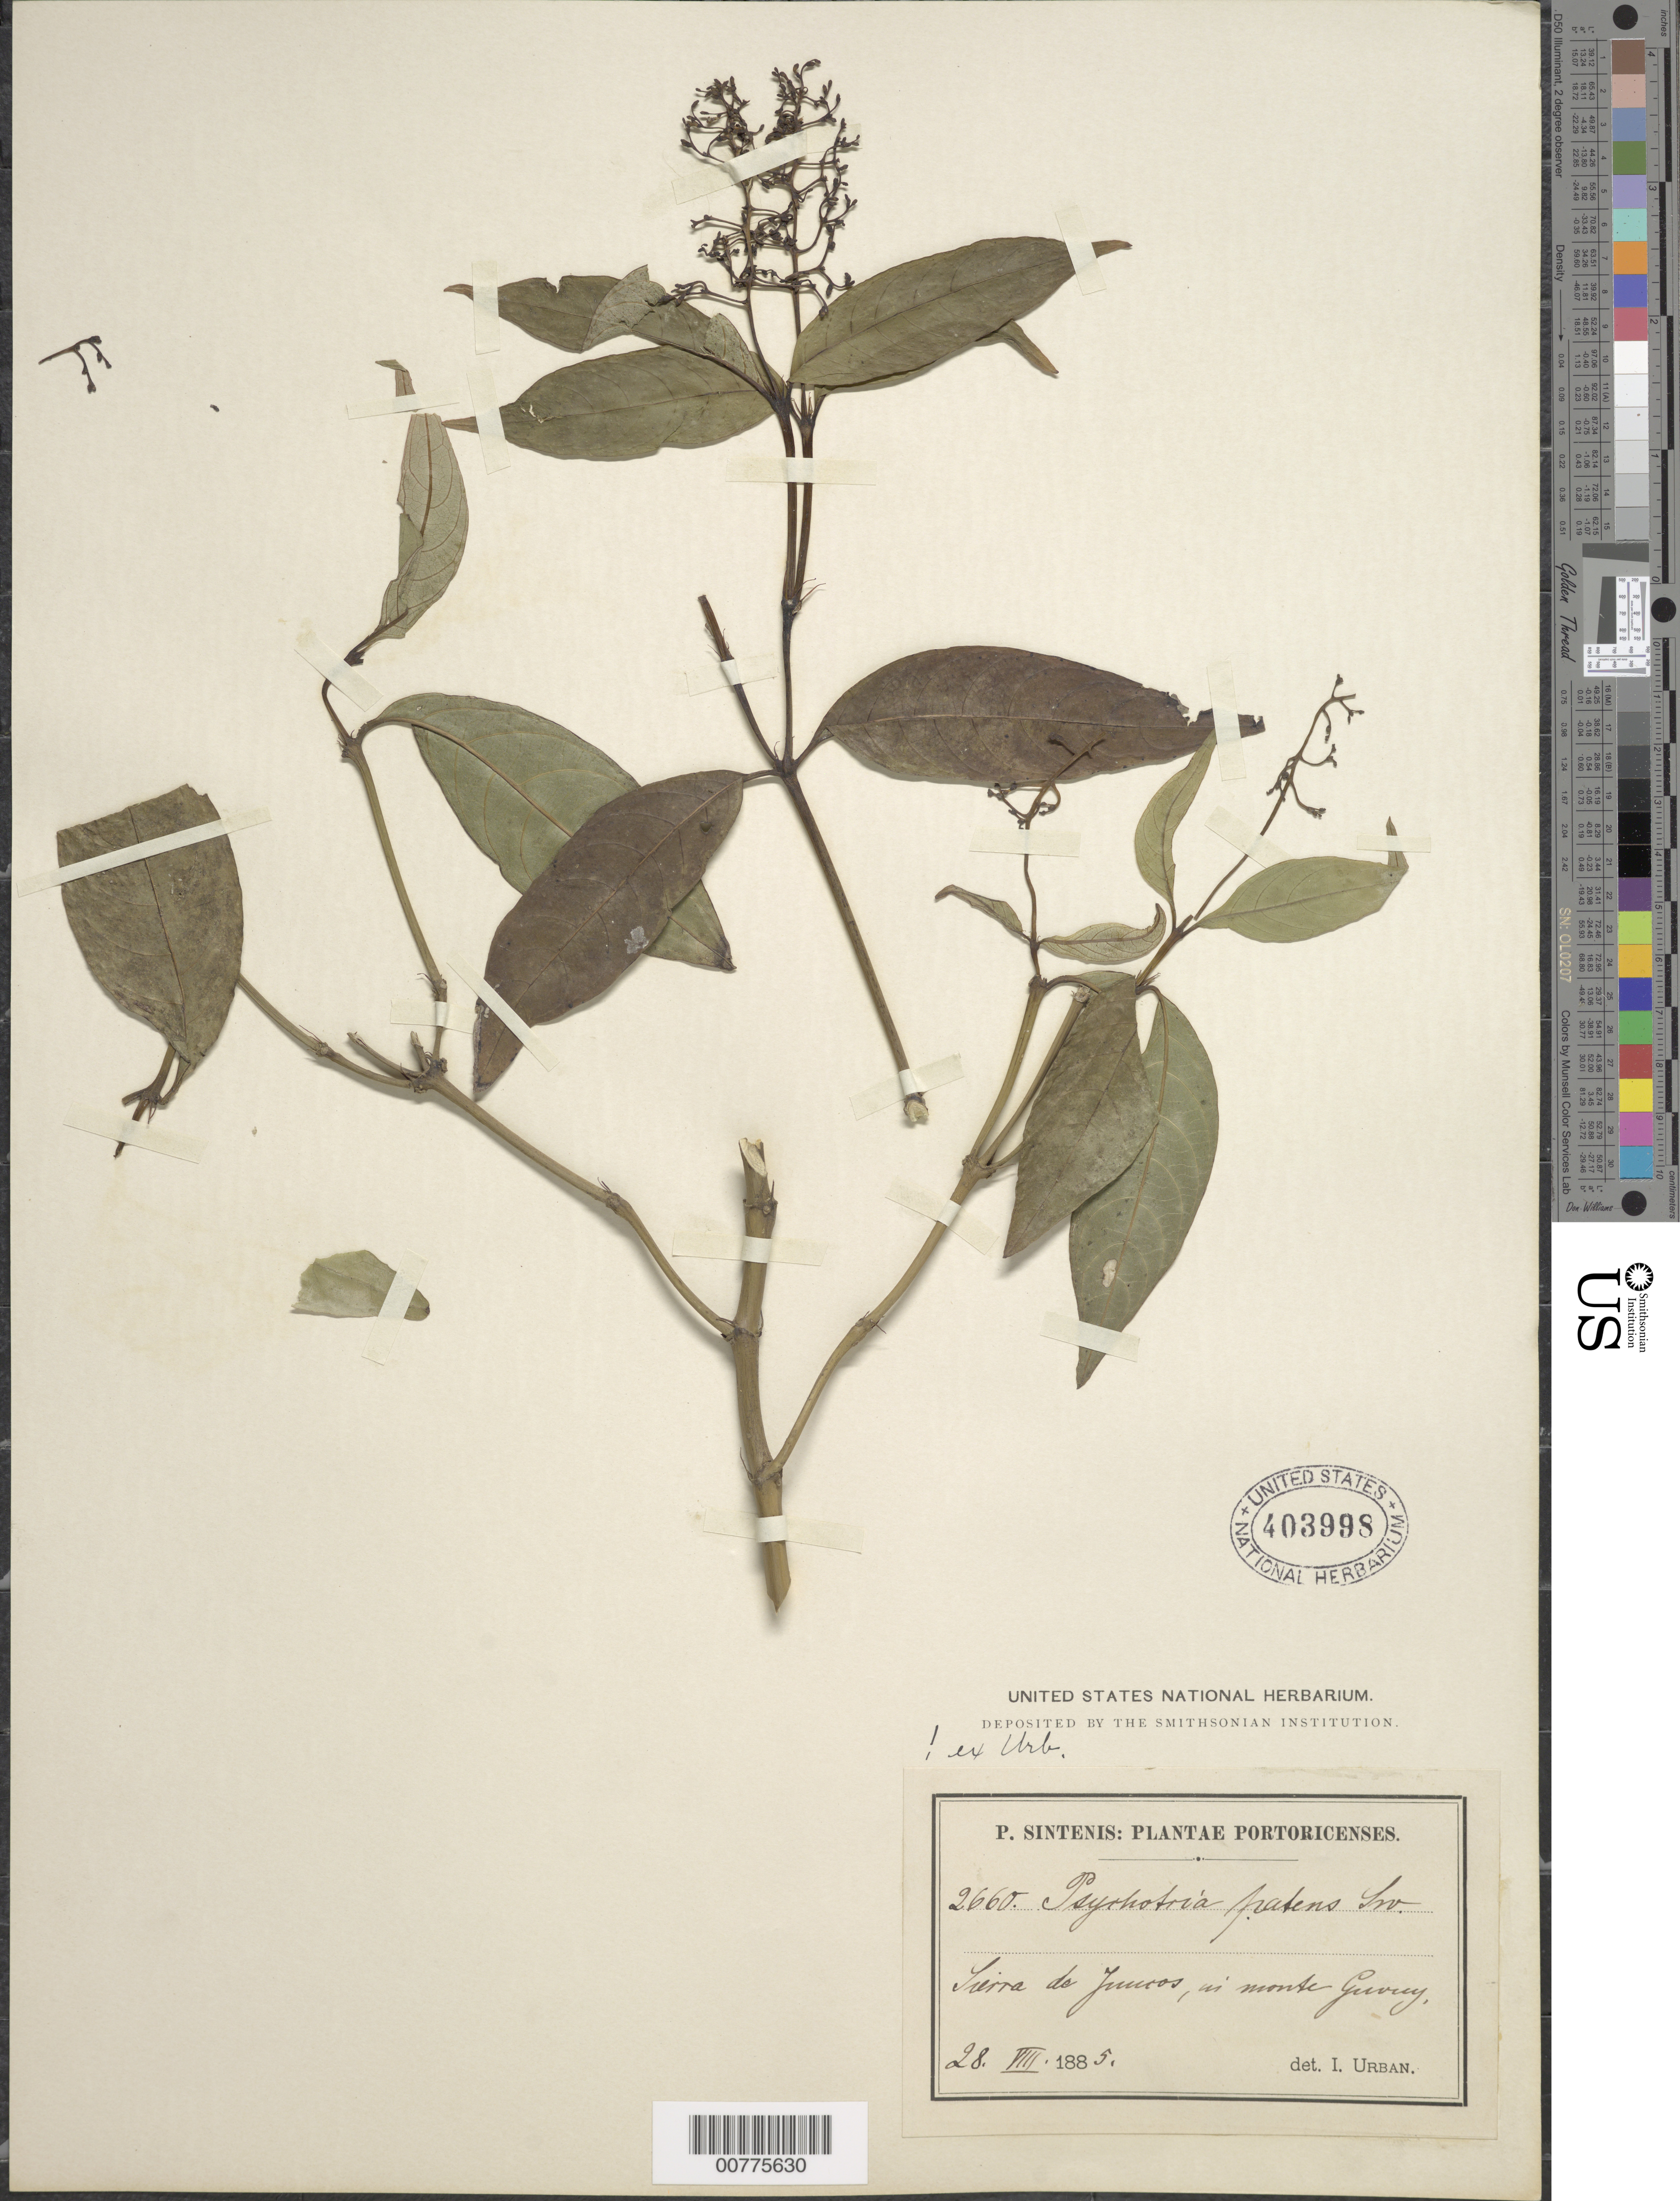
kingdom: Plantae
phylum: Tracheophyta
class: Magnoliopsida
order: Gentianales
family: Rubiaceae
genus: Psychotria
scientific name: Psychotria patens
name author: Sw.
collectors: P. Sintenis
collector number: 2660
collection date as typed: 28 Aug 1885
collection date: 1885-08-28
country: Puerto Rico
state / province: Juncos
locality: Sierra de Juncos, in monte Guvuy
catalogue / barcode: US 403998